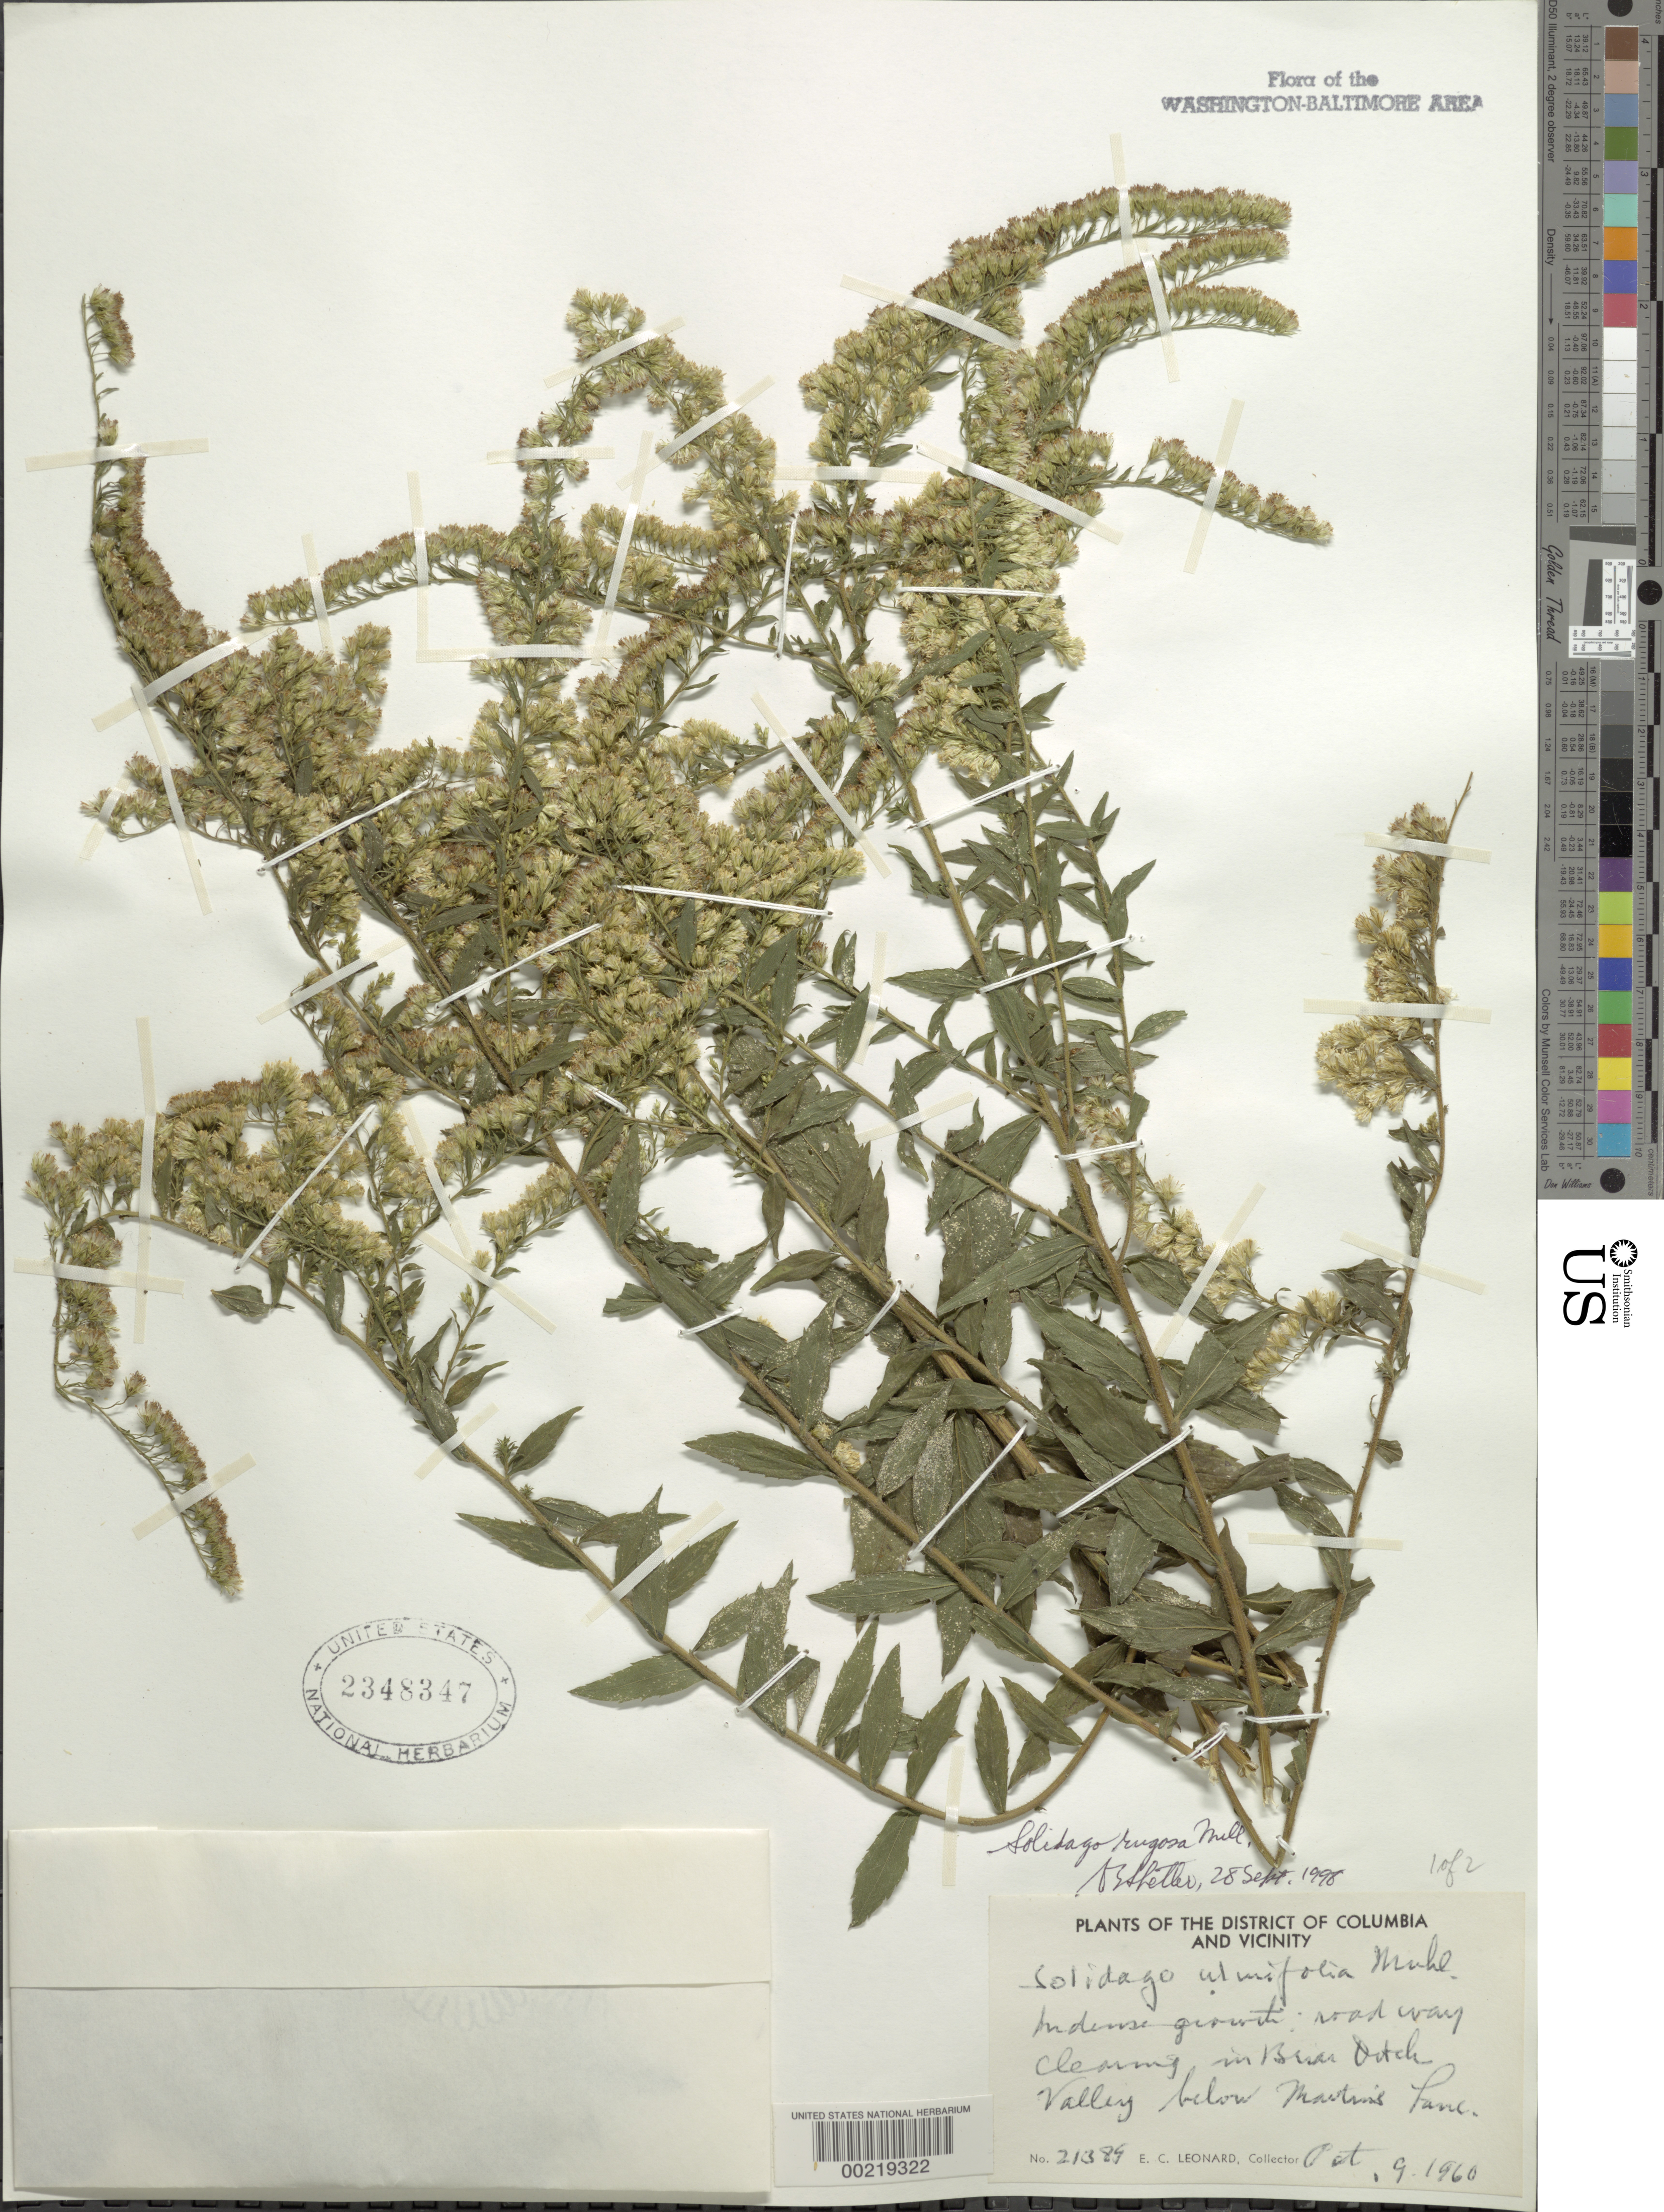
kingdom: Plantae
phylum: Tracheophyta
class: Magnoliopsida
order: Asterales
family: Asteraceae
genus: Solidago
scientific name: Solidago rugosa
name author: Mill.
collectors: E. C. Leonard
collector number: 21389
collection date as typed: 09 Oct 1960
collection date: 1960-10-09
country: United States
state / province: Maryland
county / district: Prince George's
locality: Briar Ditch Valley below Martins Lane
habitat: Dense growth of grass and shrub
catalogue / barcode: US 2348347